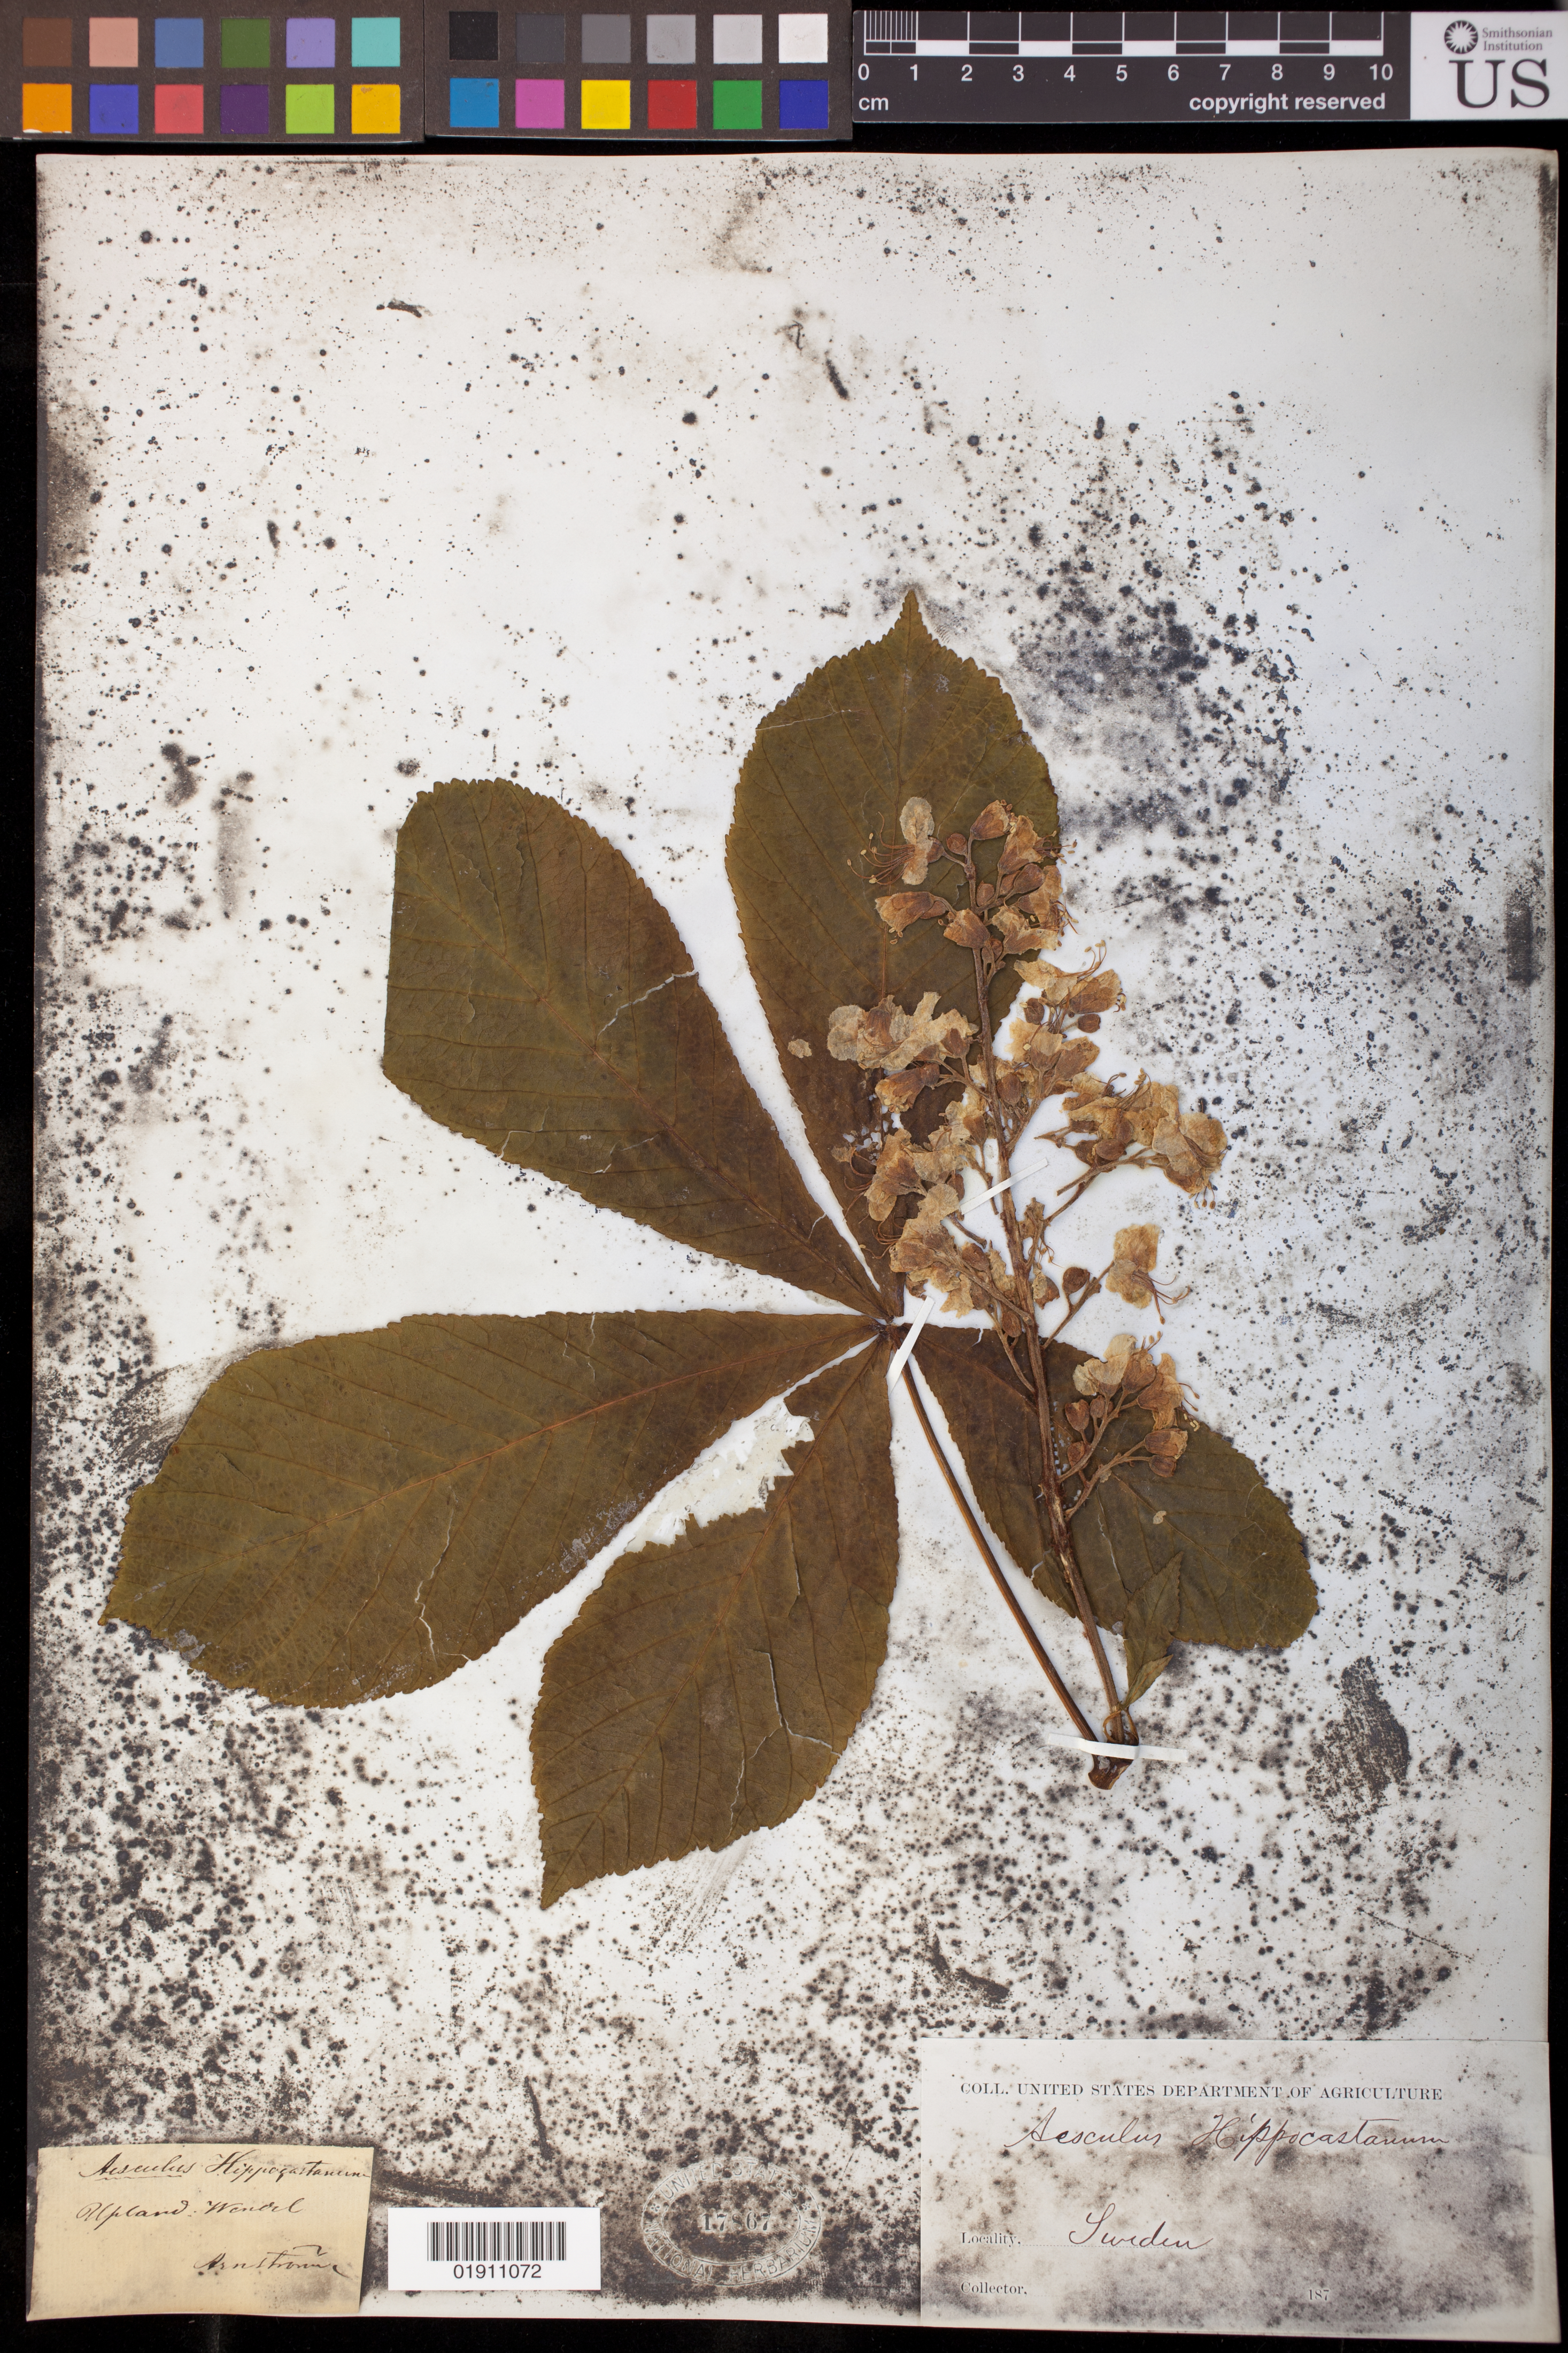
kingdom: Plantae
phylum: Tracheophyta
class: Magnoliopsida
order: Sapindales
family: Sapindaceae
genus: Aesculus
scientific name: Aesculus hippocastanum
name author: L.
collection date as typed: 187-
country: Sweden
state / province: Uppsala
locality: Upland [Uppland]: Wendel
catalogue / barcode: US 17867